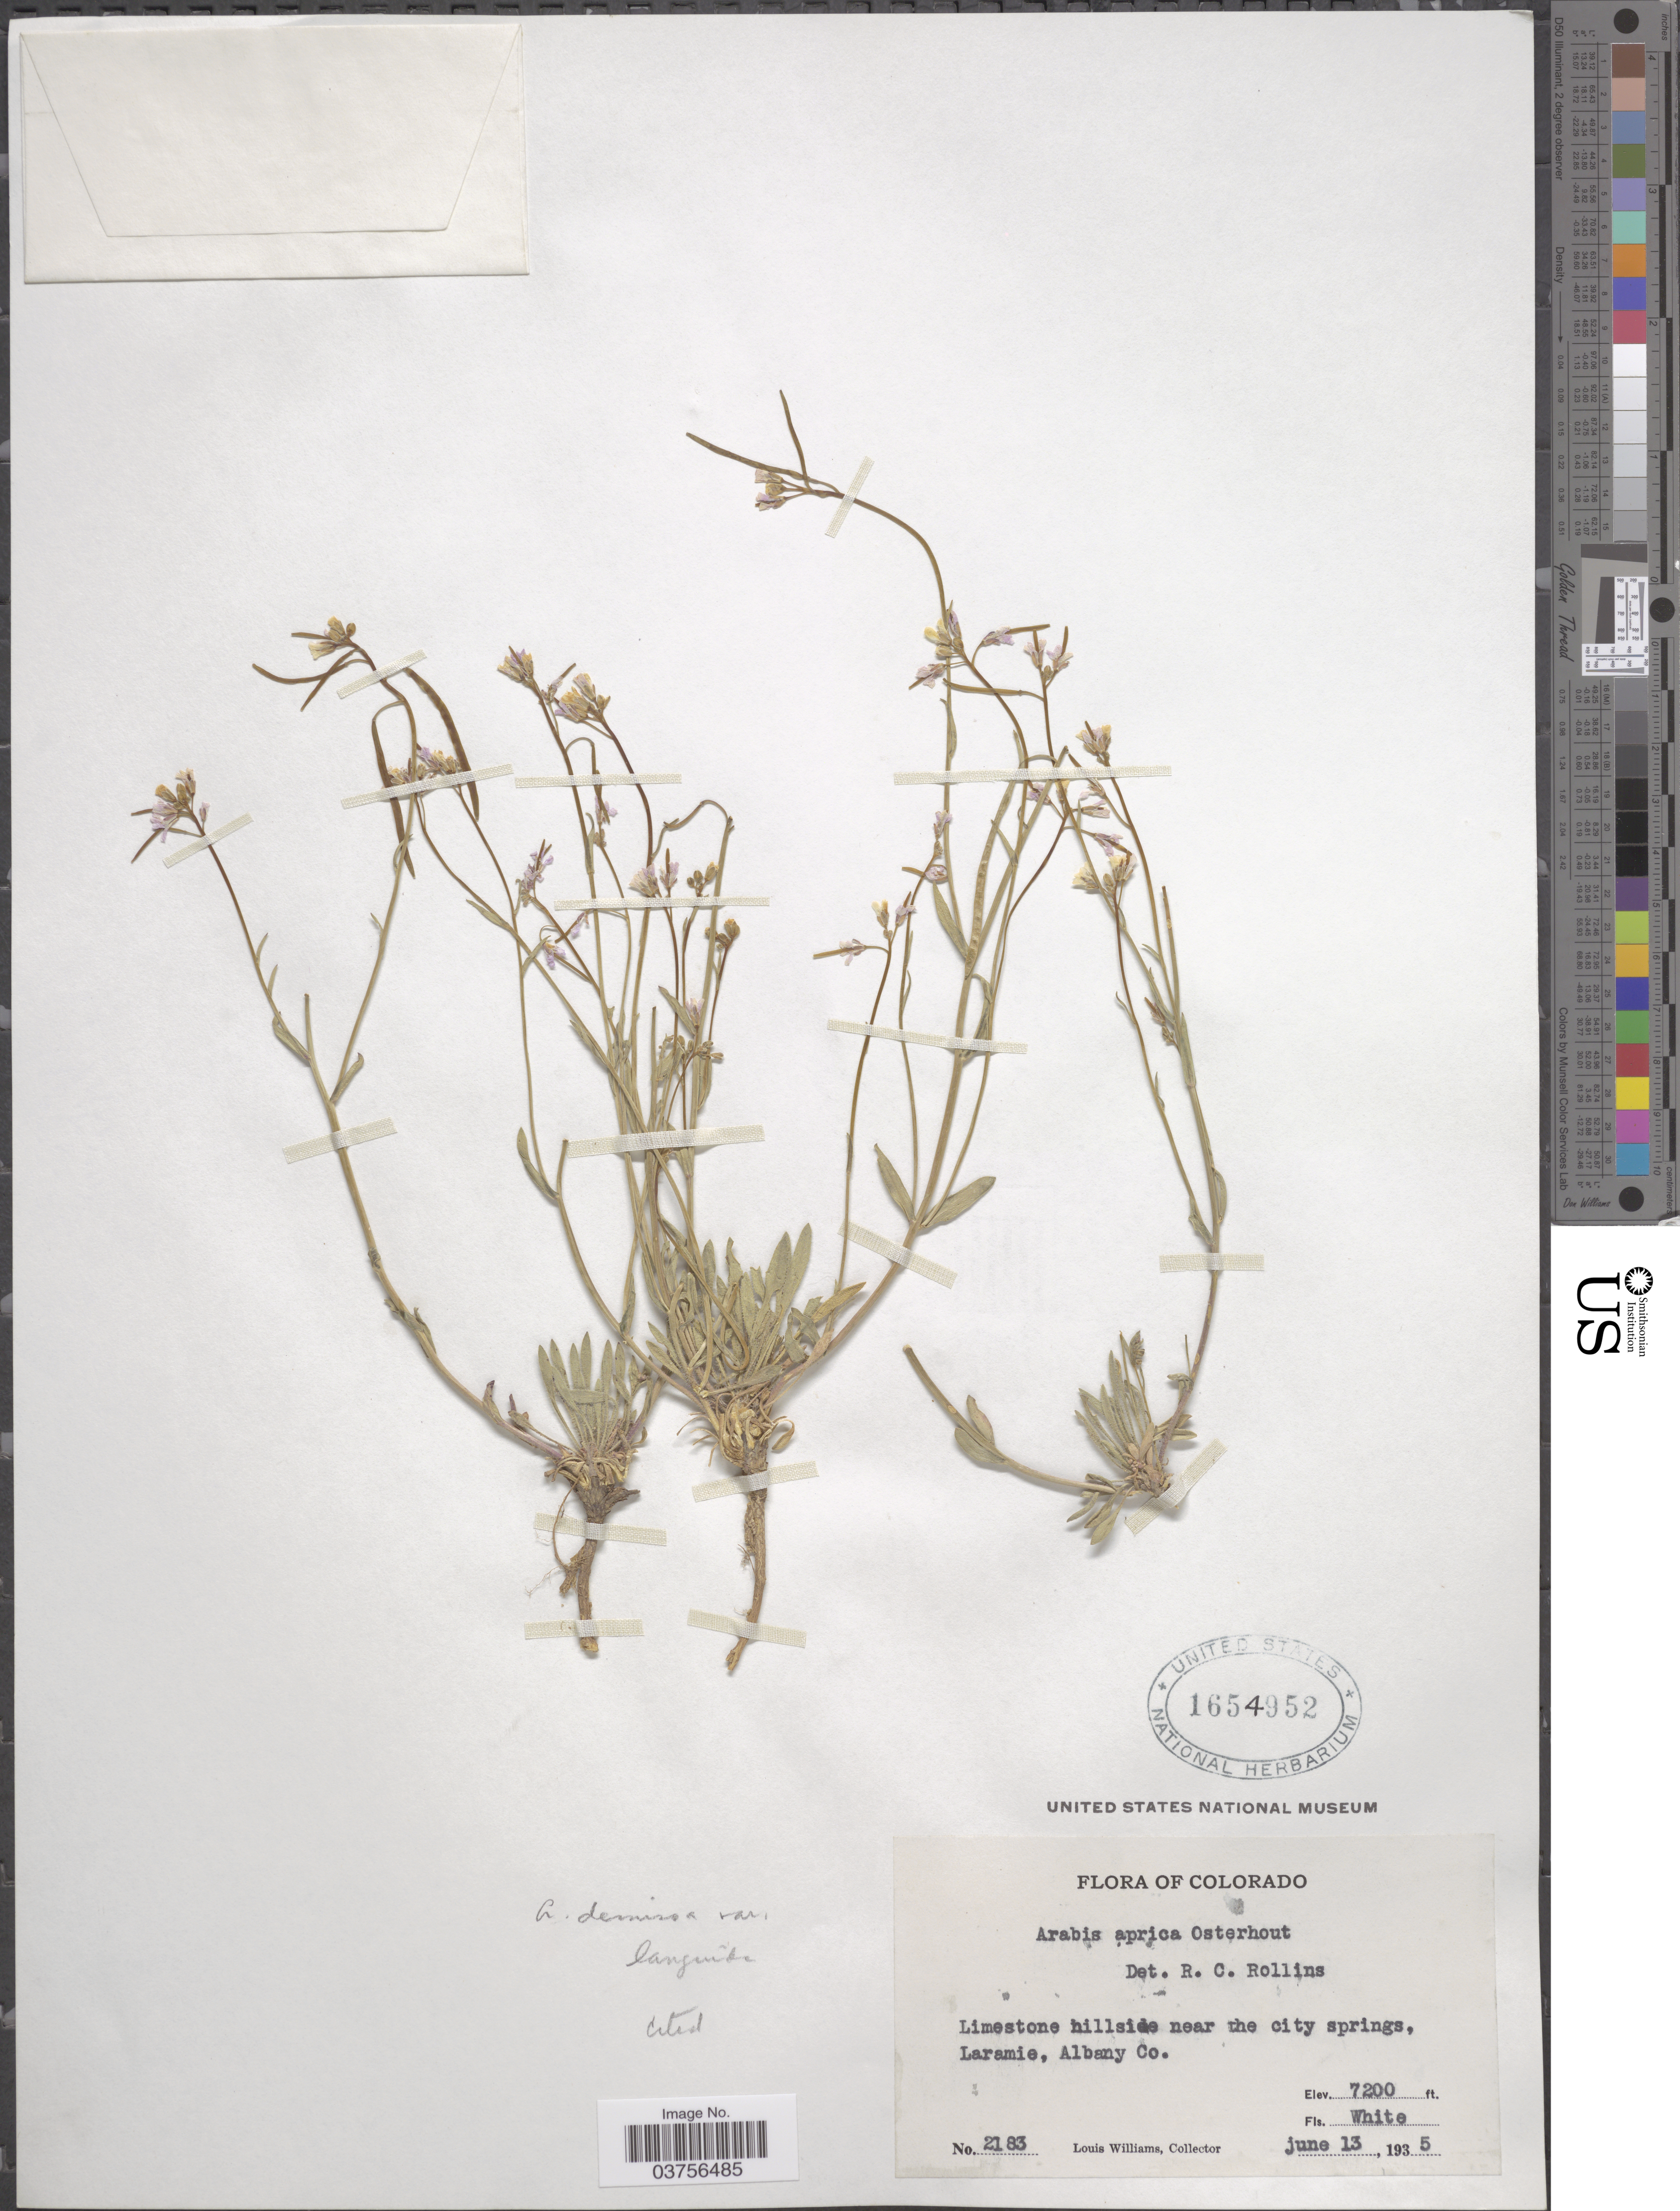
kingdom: Plantae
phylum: Tracheophyta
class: Magnoliopsida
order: Brassicales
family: Brassicaceae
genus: Arabis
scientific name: Arabis demissa var. demissa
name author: Greene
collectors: L. G. Williams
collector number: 2183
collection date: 1935-06-13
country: United States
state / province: Colorado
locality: Limestone hillside near the city springs, Laramie, Albany Co.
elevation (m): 2195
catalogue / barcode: US 1654952